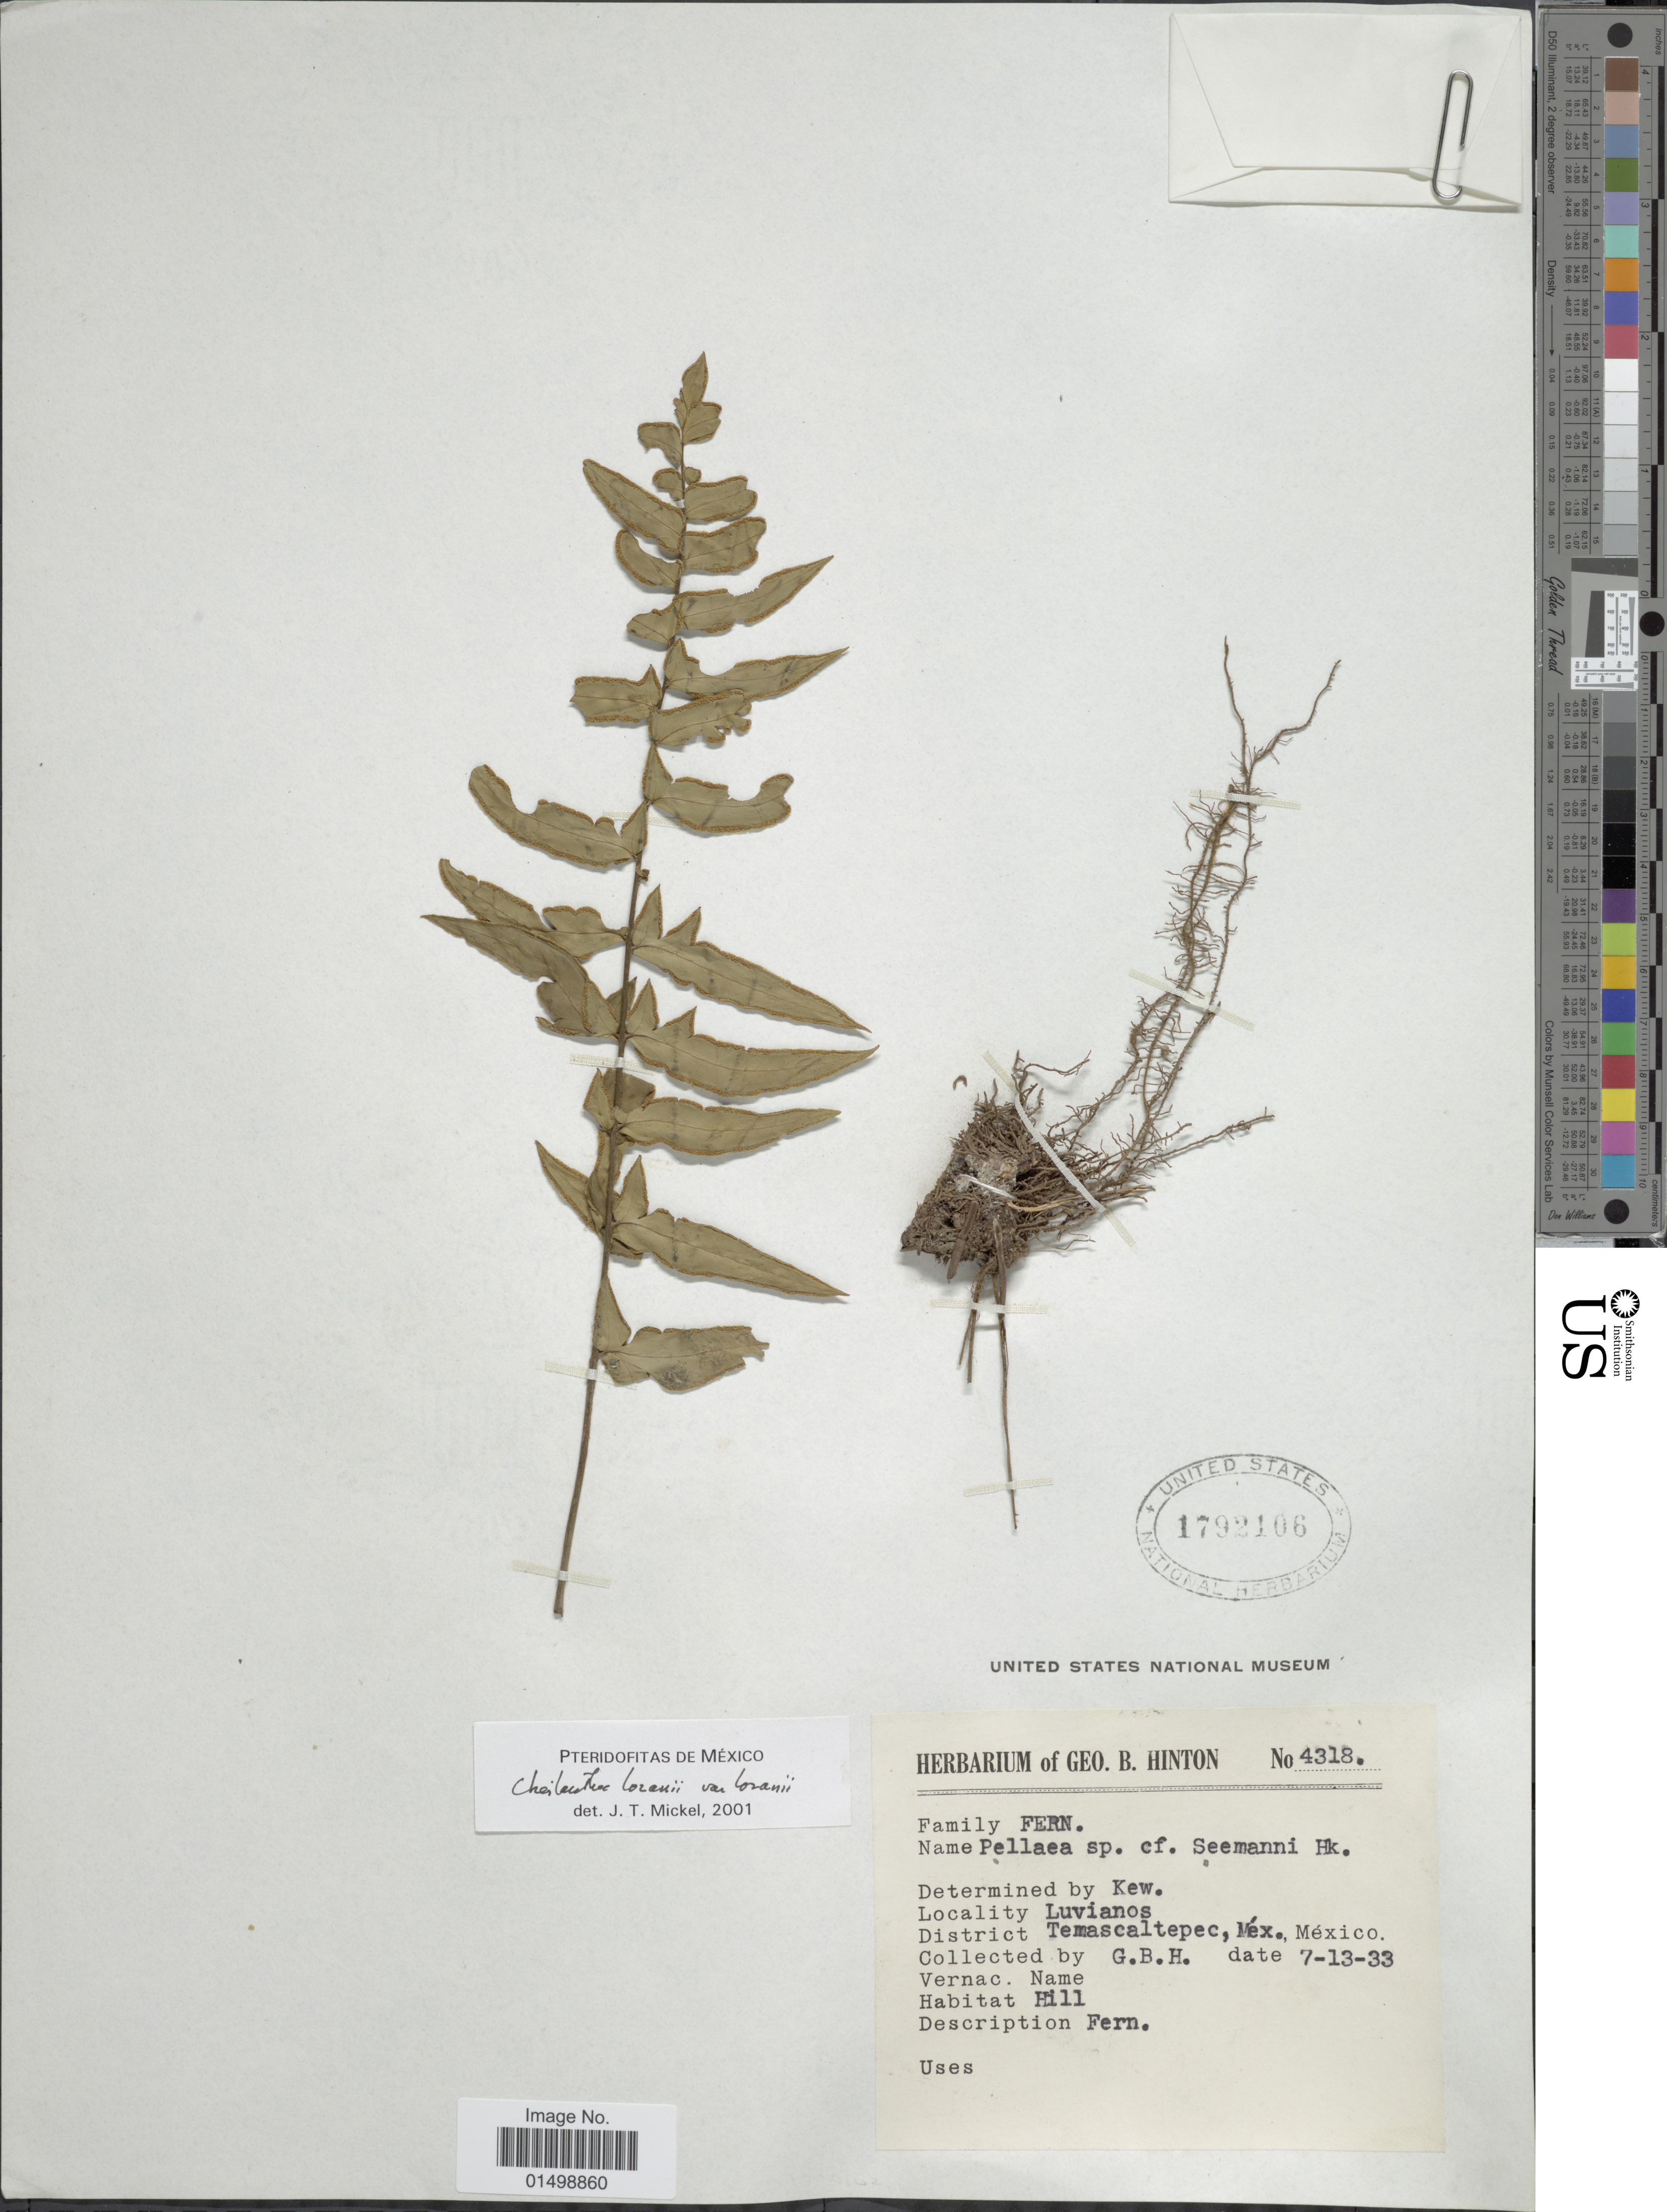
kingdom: Plantae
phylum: Tracheophyta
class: Polypodiopsida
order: Polypodiales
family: Pteridaceae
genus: Cheilanthes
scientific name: Cheilanthes lozanii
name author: (Maxon) R.M. Tryon & A.F. Tryon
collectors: G. B. Hinton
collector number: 4318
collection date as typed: Transcribed d/m/y: 13/7/33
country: Mexico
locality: Luvianos, Temascaltepec, Mex, Mexico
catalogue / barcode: US 1792106